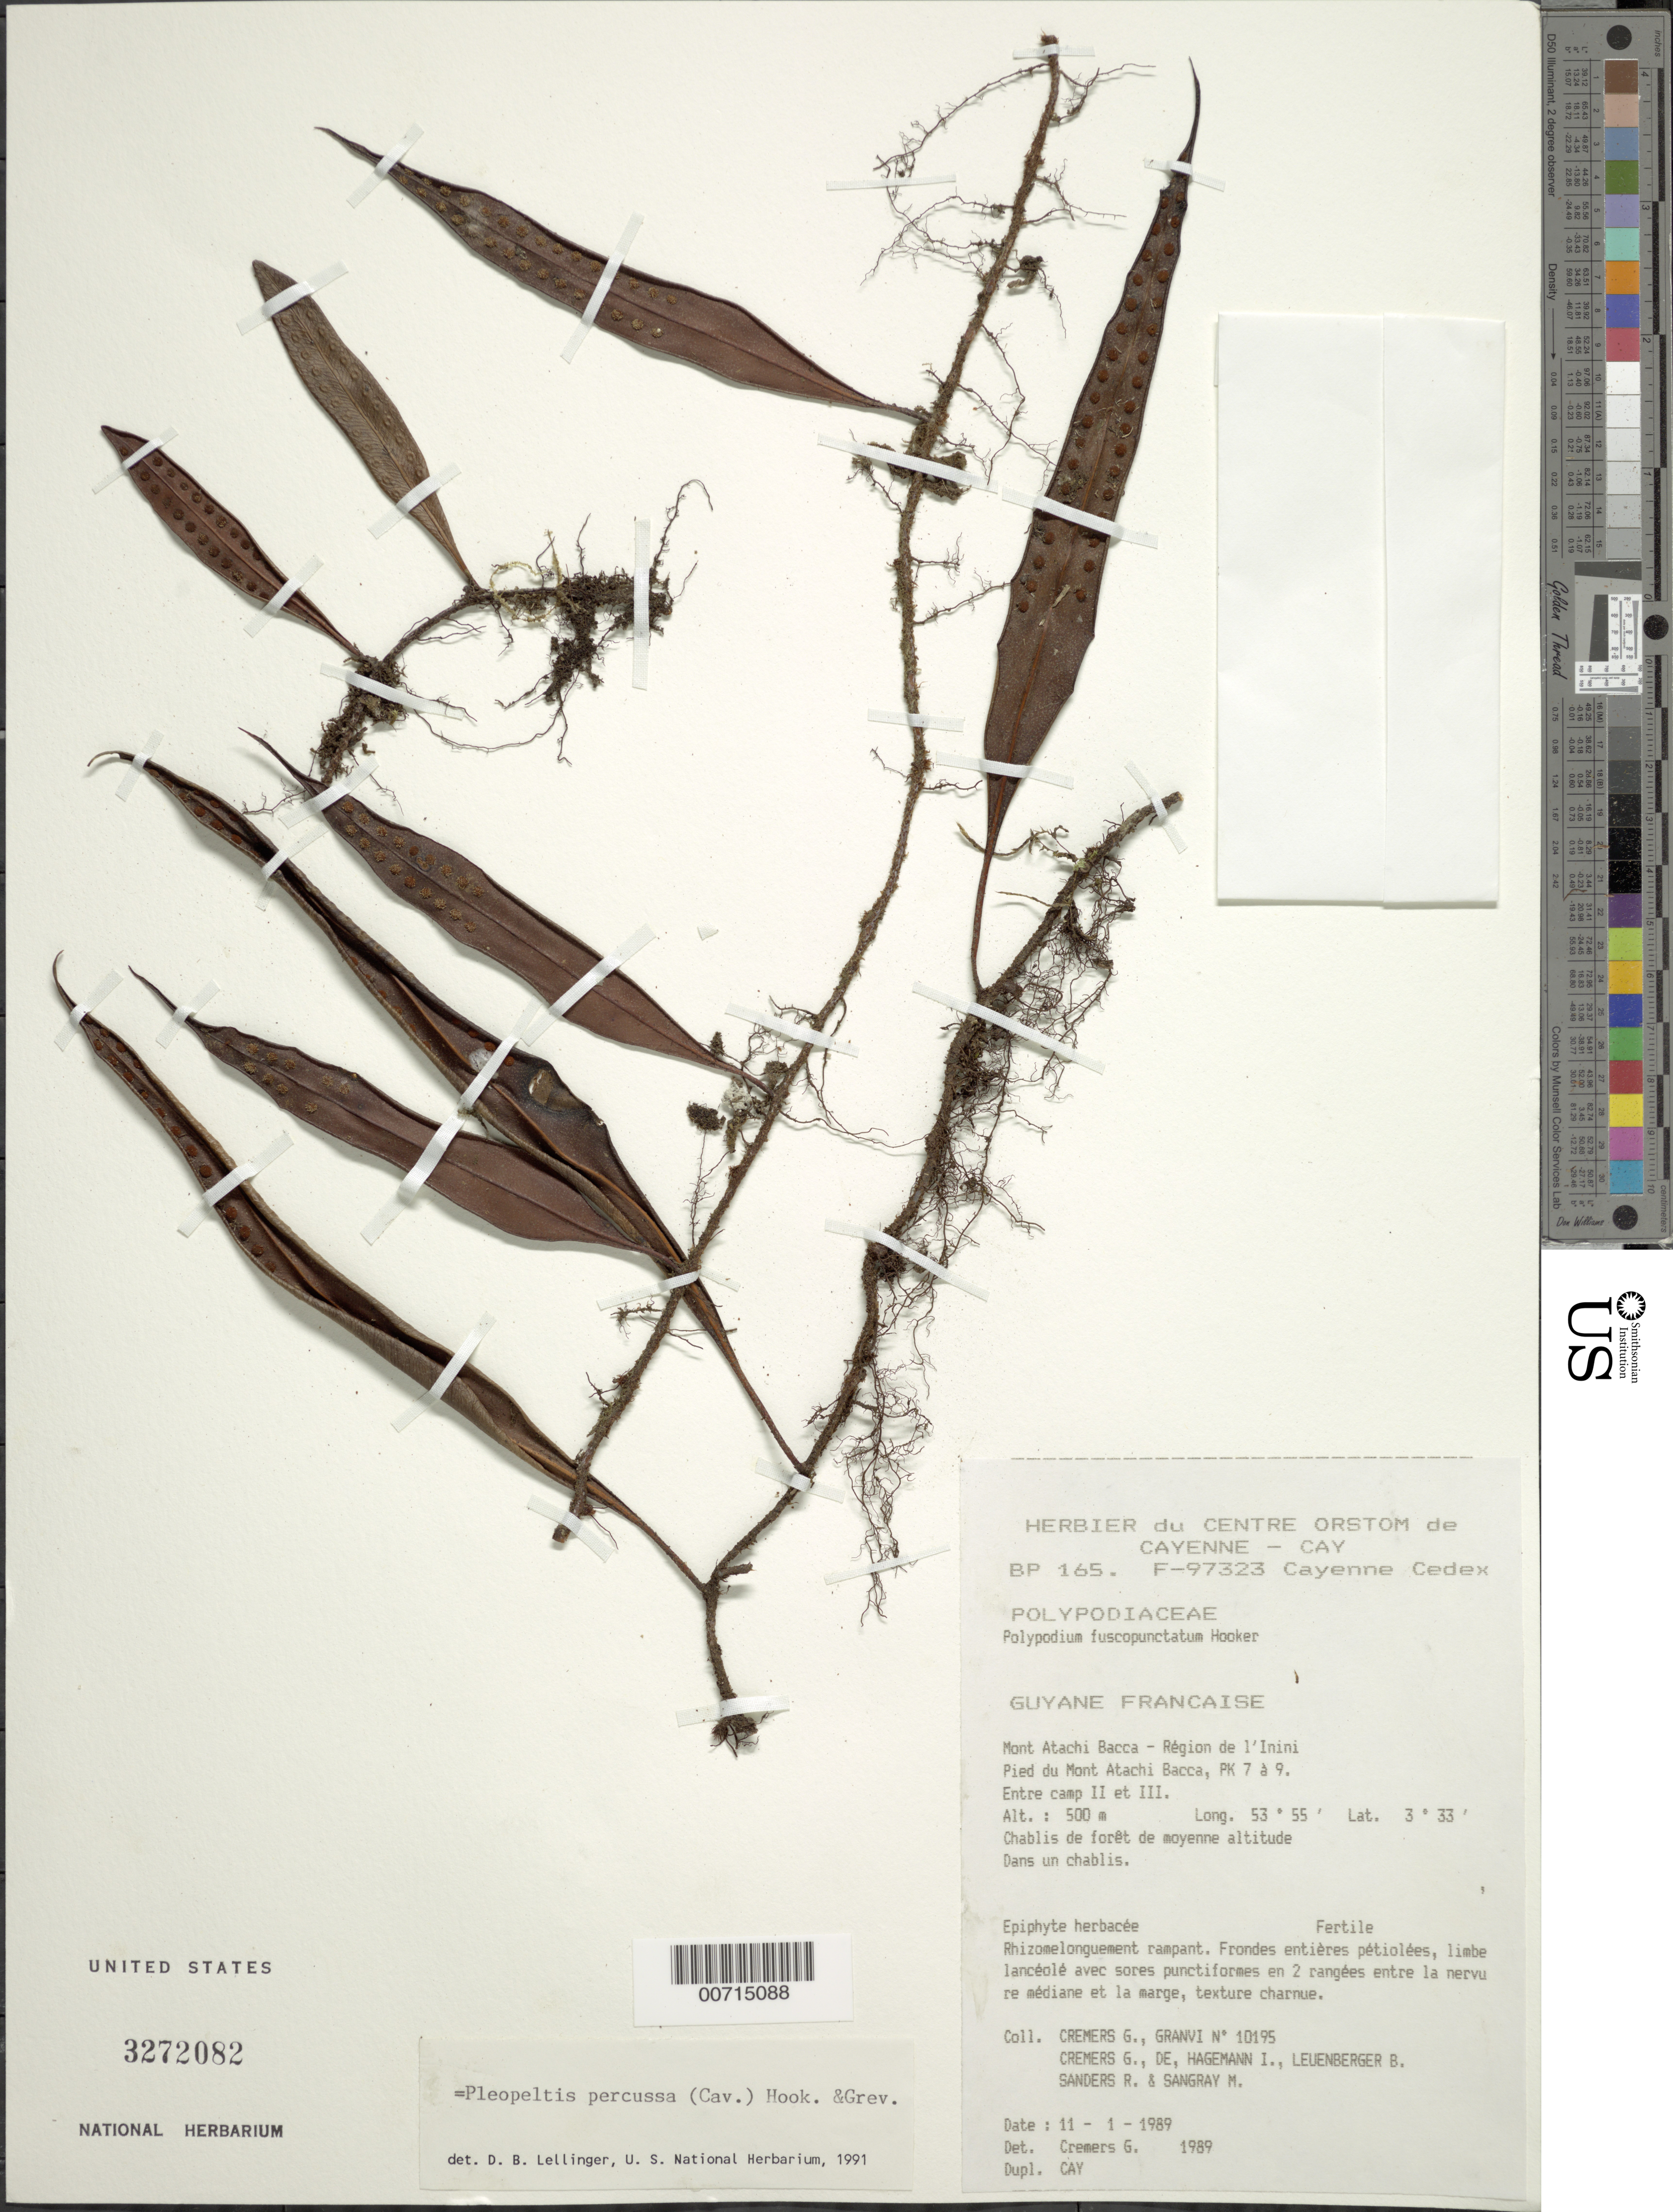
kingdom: Plantae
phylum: Tracheophyta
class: Polypodiopsida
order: Polypodiales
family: Polypodiaceae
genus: Microgramma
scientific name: Microgramma percussa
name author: (Cav.) de la Sota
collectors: G. Cremers et al.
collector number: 10195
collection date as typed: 11-Jan-89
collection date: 1989-01-11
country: French Guiana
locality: Mont Atachi Bacca, région de l'Inini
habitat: Chablis de forêt de moyenne altitude; dans un chablis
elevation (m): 500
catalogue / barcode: US 3272082